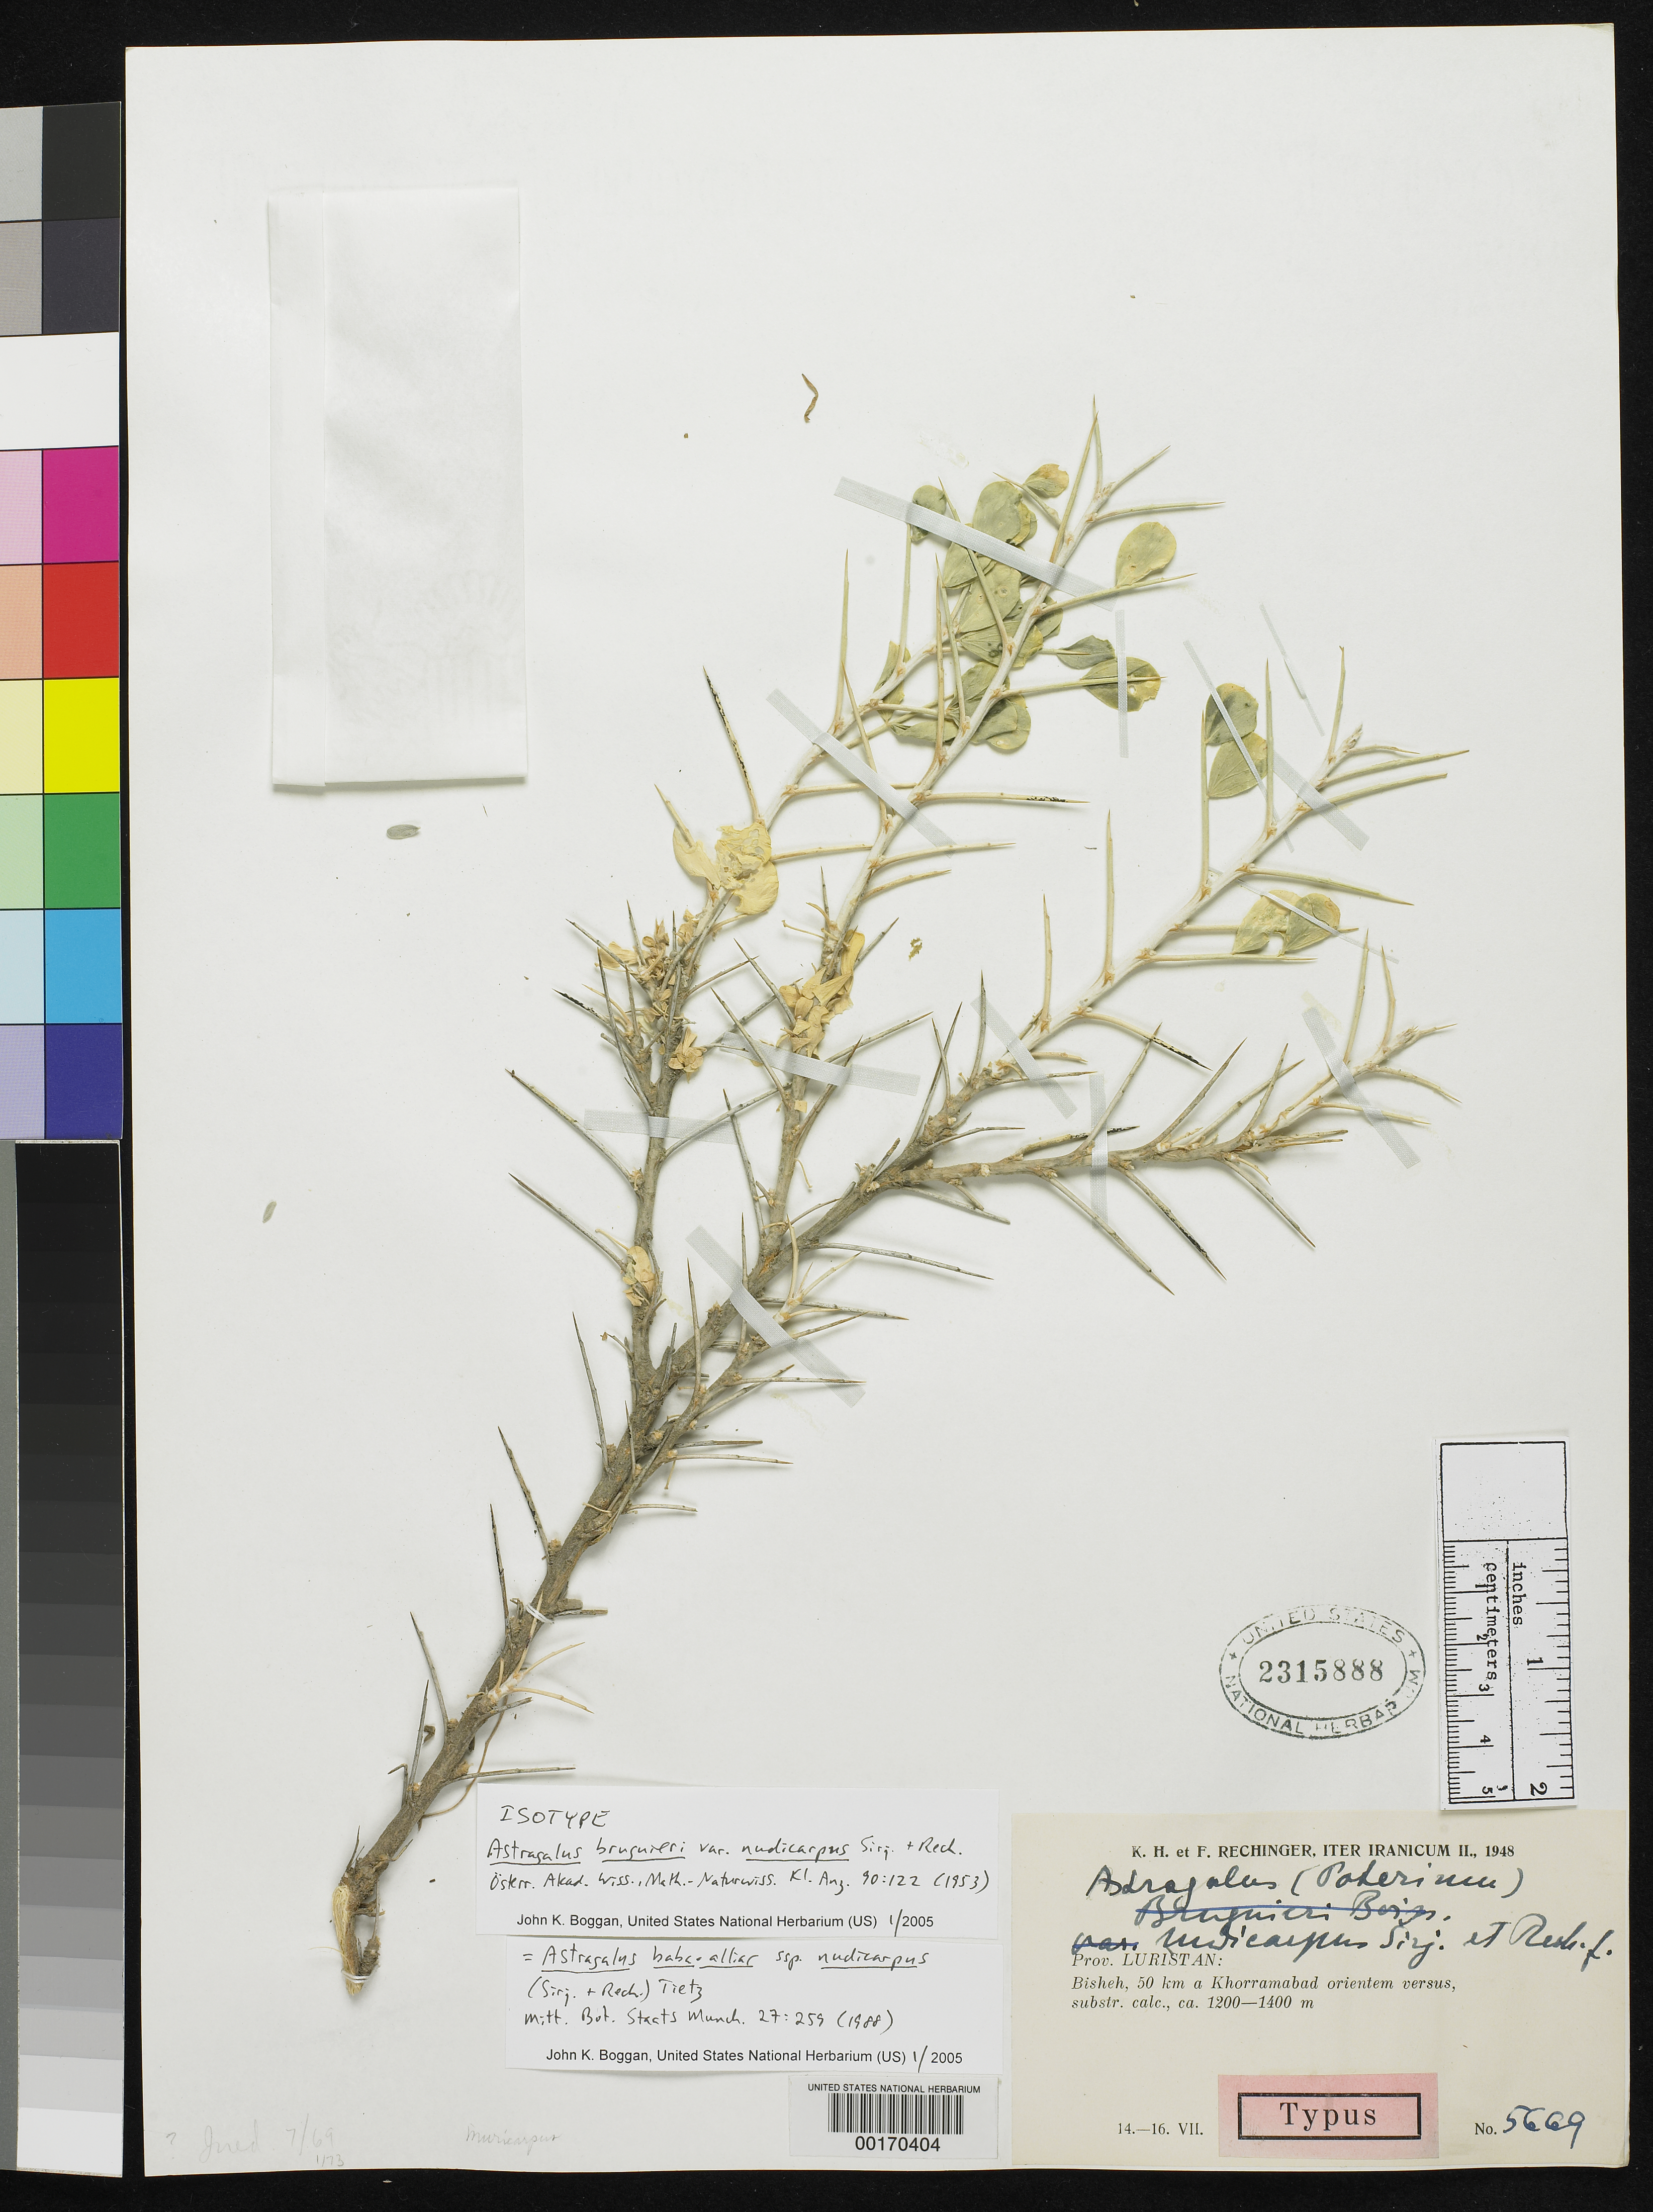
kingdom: Plantae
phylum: Tracheophyta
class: Magnoliopsida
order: Fabales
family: Fabaceae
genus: Astragalus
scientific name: Astragalus bruguieri var. nudicarpus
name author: Širj. & Rech. f.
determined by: Boggan, J. K., (US), NMNH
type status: Isotype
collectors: K. H. Rechinger & F. Rechinger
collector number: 5669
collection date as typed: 14 Jul 1948 to 16 Jul 1948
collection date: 1948-07-14/1948-07-16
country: Iran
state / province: Lorestan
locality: Prov. Luristan: Bisheh, 50 km a Khorramabad orientem versus.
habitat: Substr. calc.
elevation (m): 1200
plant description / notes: Holotype at W. Originally annotated as isotype of Astragalus nudicarpus Sirj. & Rech. Cited 1988 by Tietz, Mitt. Bot. Staats Munch. 27: 259.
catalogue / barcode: US 2315888